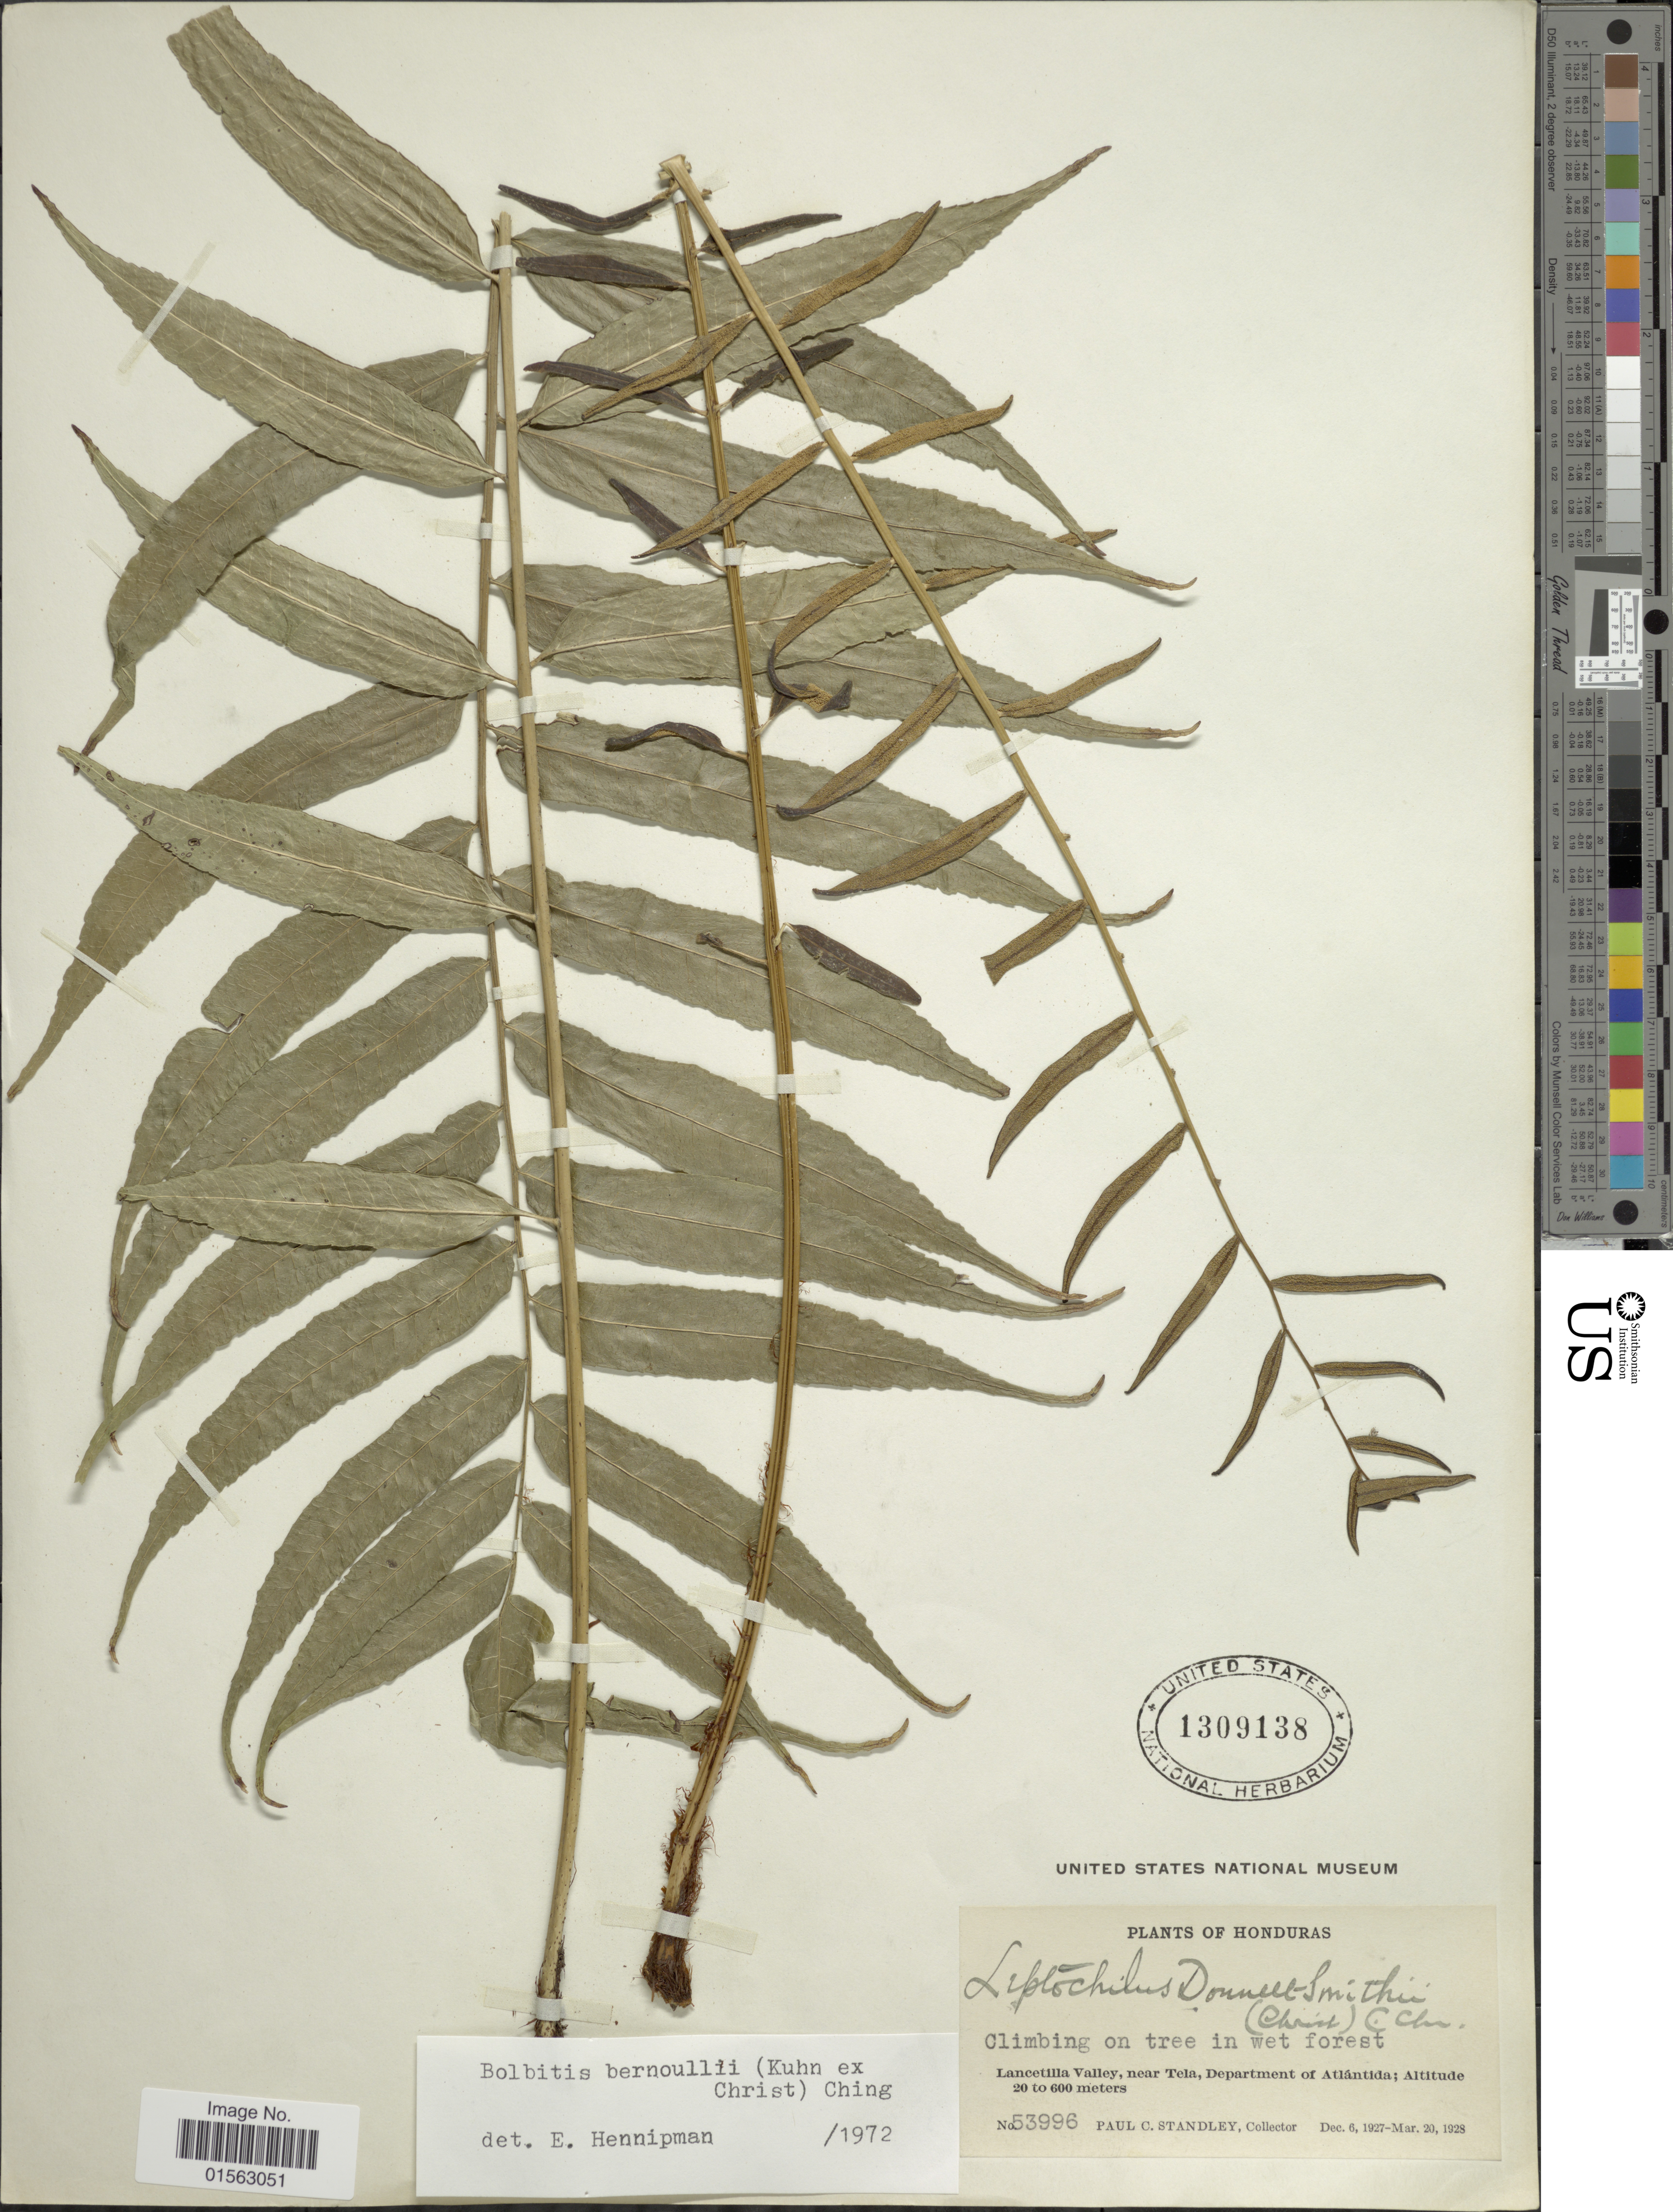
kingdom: Plantae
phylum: Tracheophyta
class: Polypodiopsida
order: Polypodiales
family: Dryopteridaceae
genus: Mickelia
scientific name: Mickelia bernoullii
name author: (Kuhn ex Christ) R.C. Moran et al.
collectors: P. C. Standley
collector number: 53996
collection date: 1927-12-06/1928-03-20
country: Honduras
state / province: Atlántida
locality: Honduras, Lancetilla Valley, near Tela, Department of Atlántida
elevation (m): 20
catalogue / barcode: US 1309138